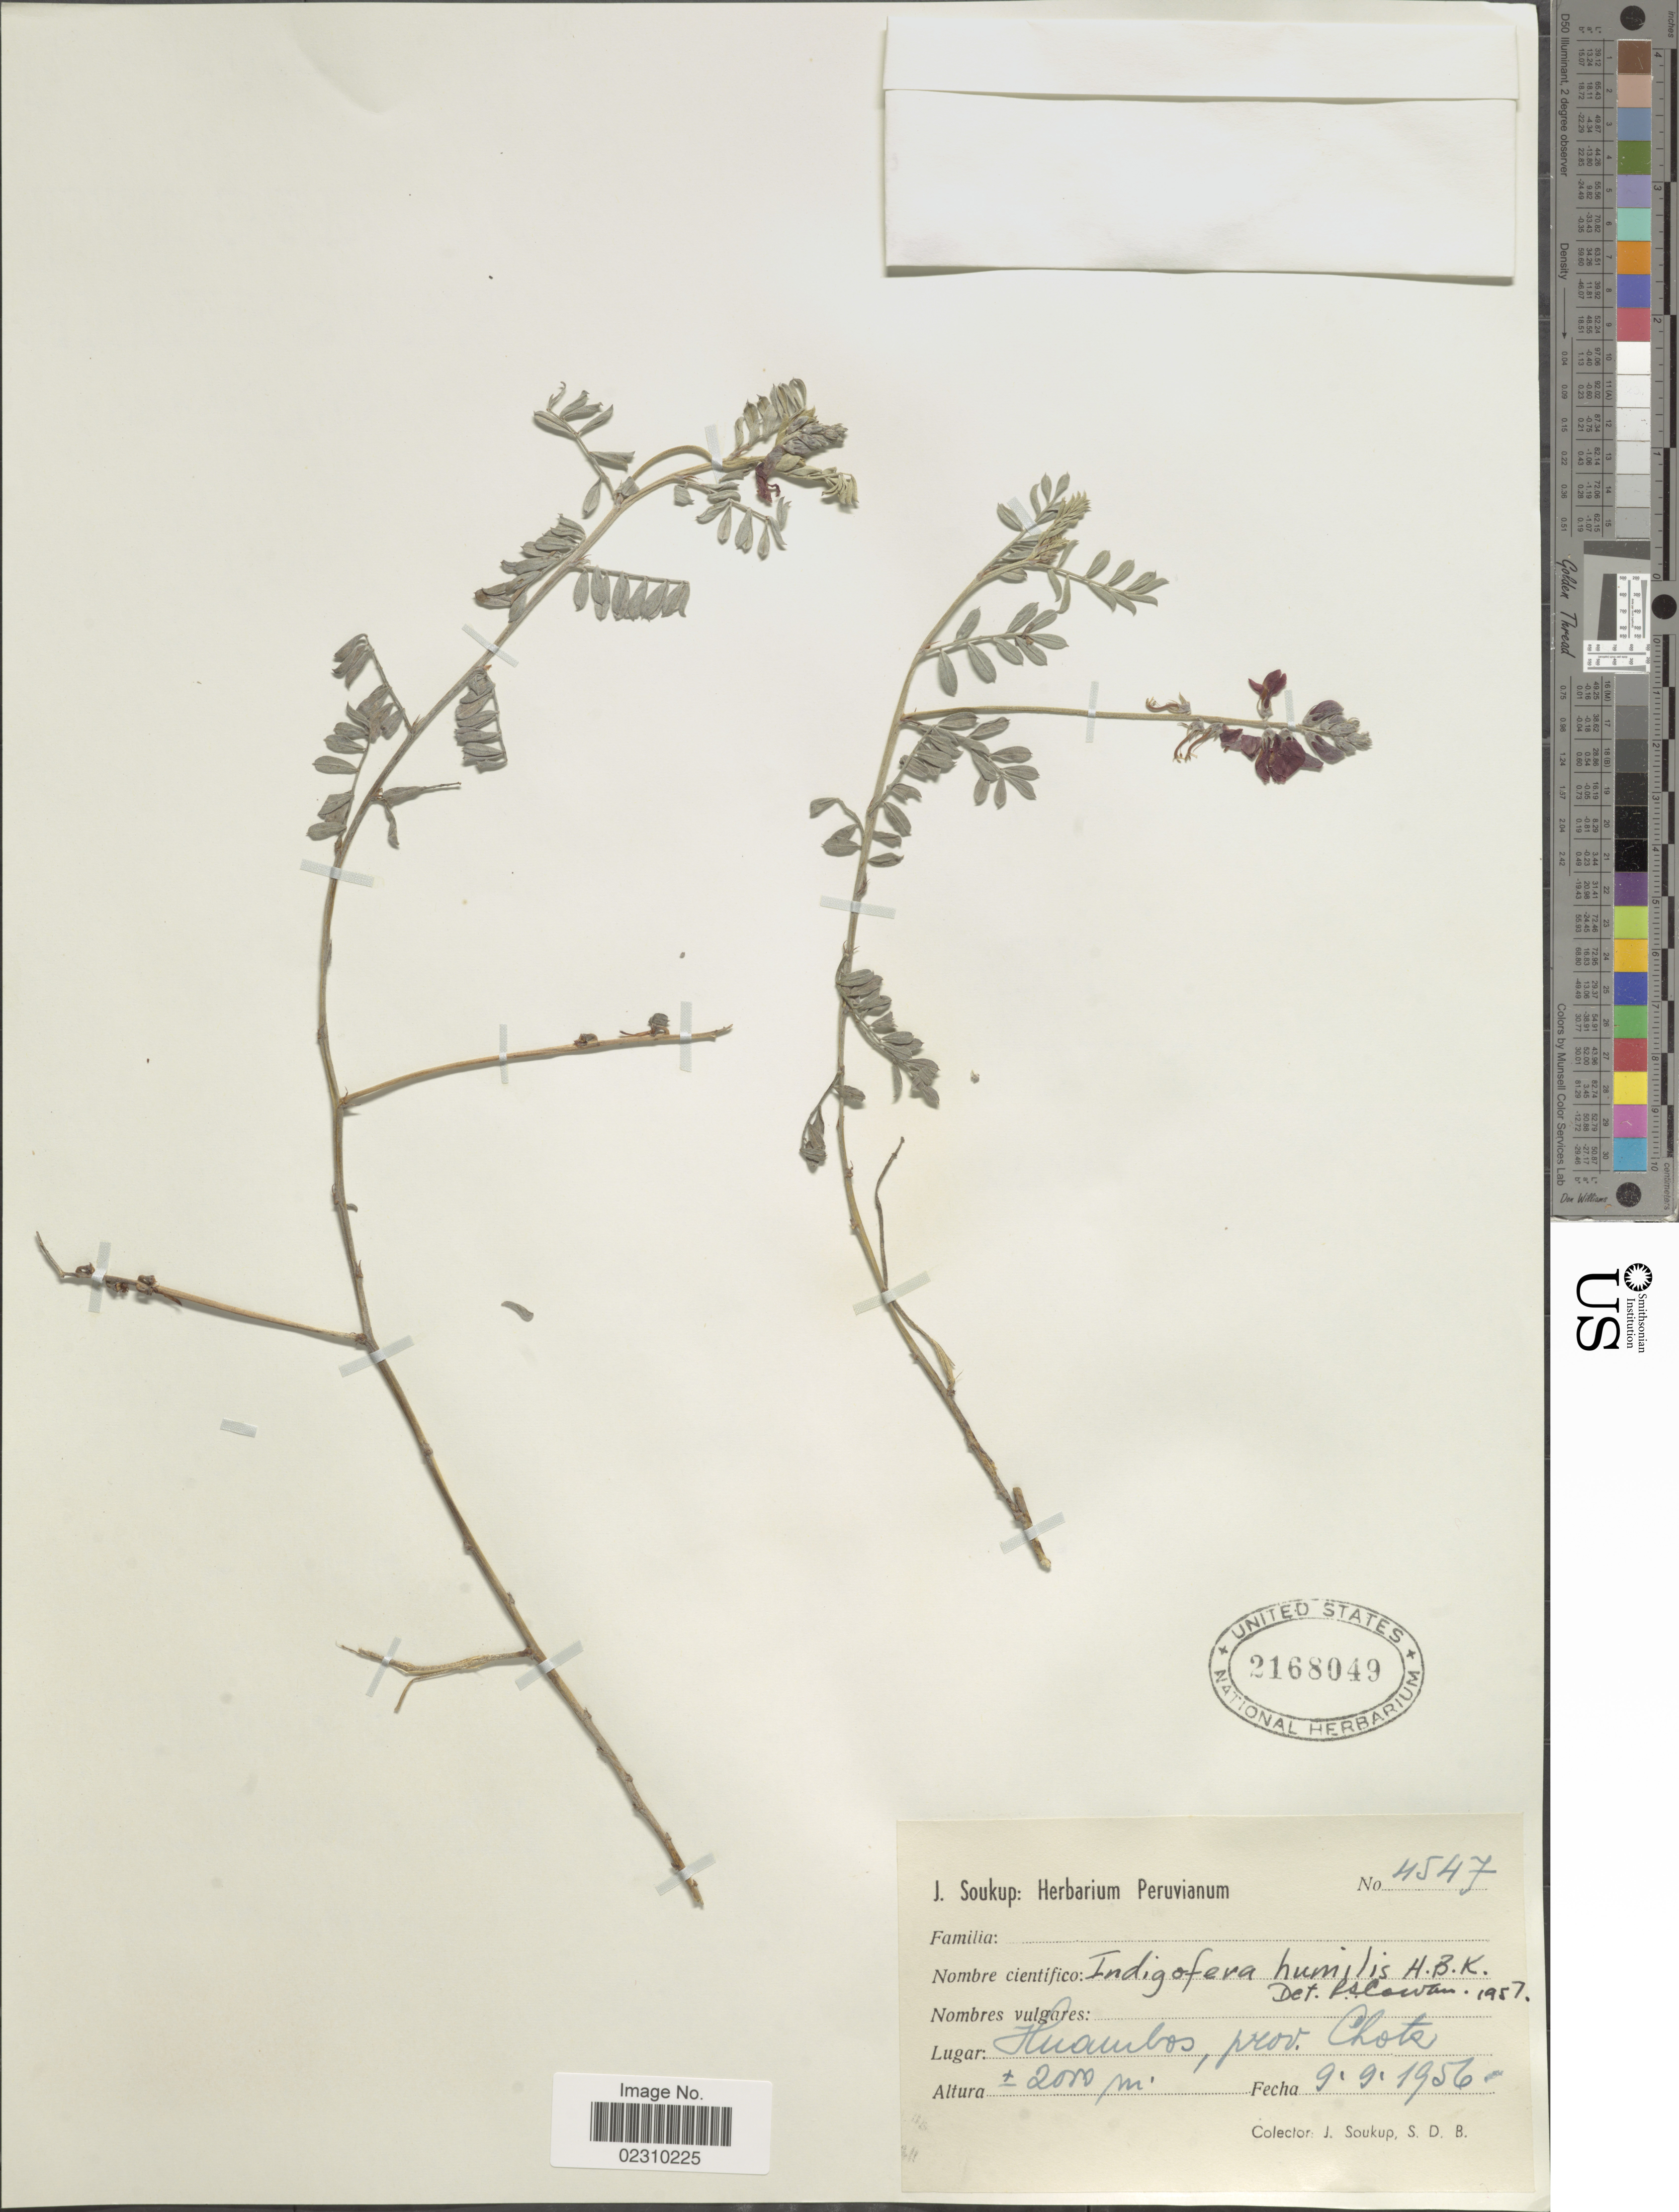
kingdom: Plantae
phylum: Tracheophyta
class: Magnoliopsida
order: Fabales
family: Fabaceae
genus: Indigofera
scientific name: Indigofera humilis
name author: Kunth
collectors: J. Soukup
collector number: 4547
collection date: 1956-09-09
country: Peru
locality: Huambos, Prov. Chota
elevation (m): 2000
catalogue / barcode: US 2168049